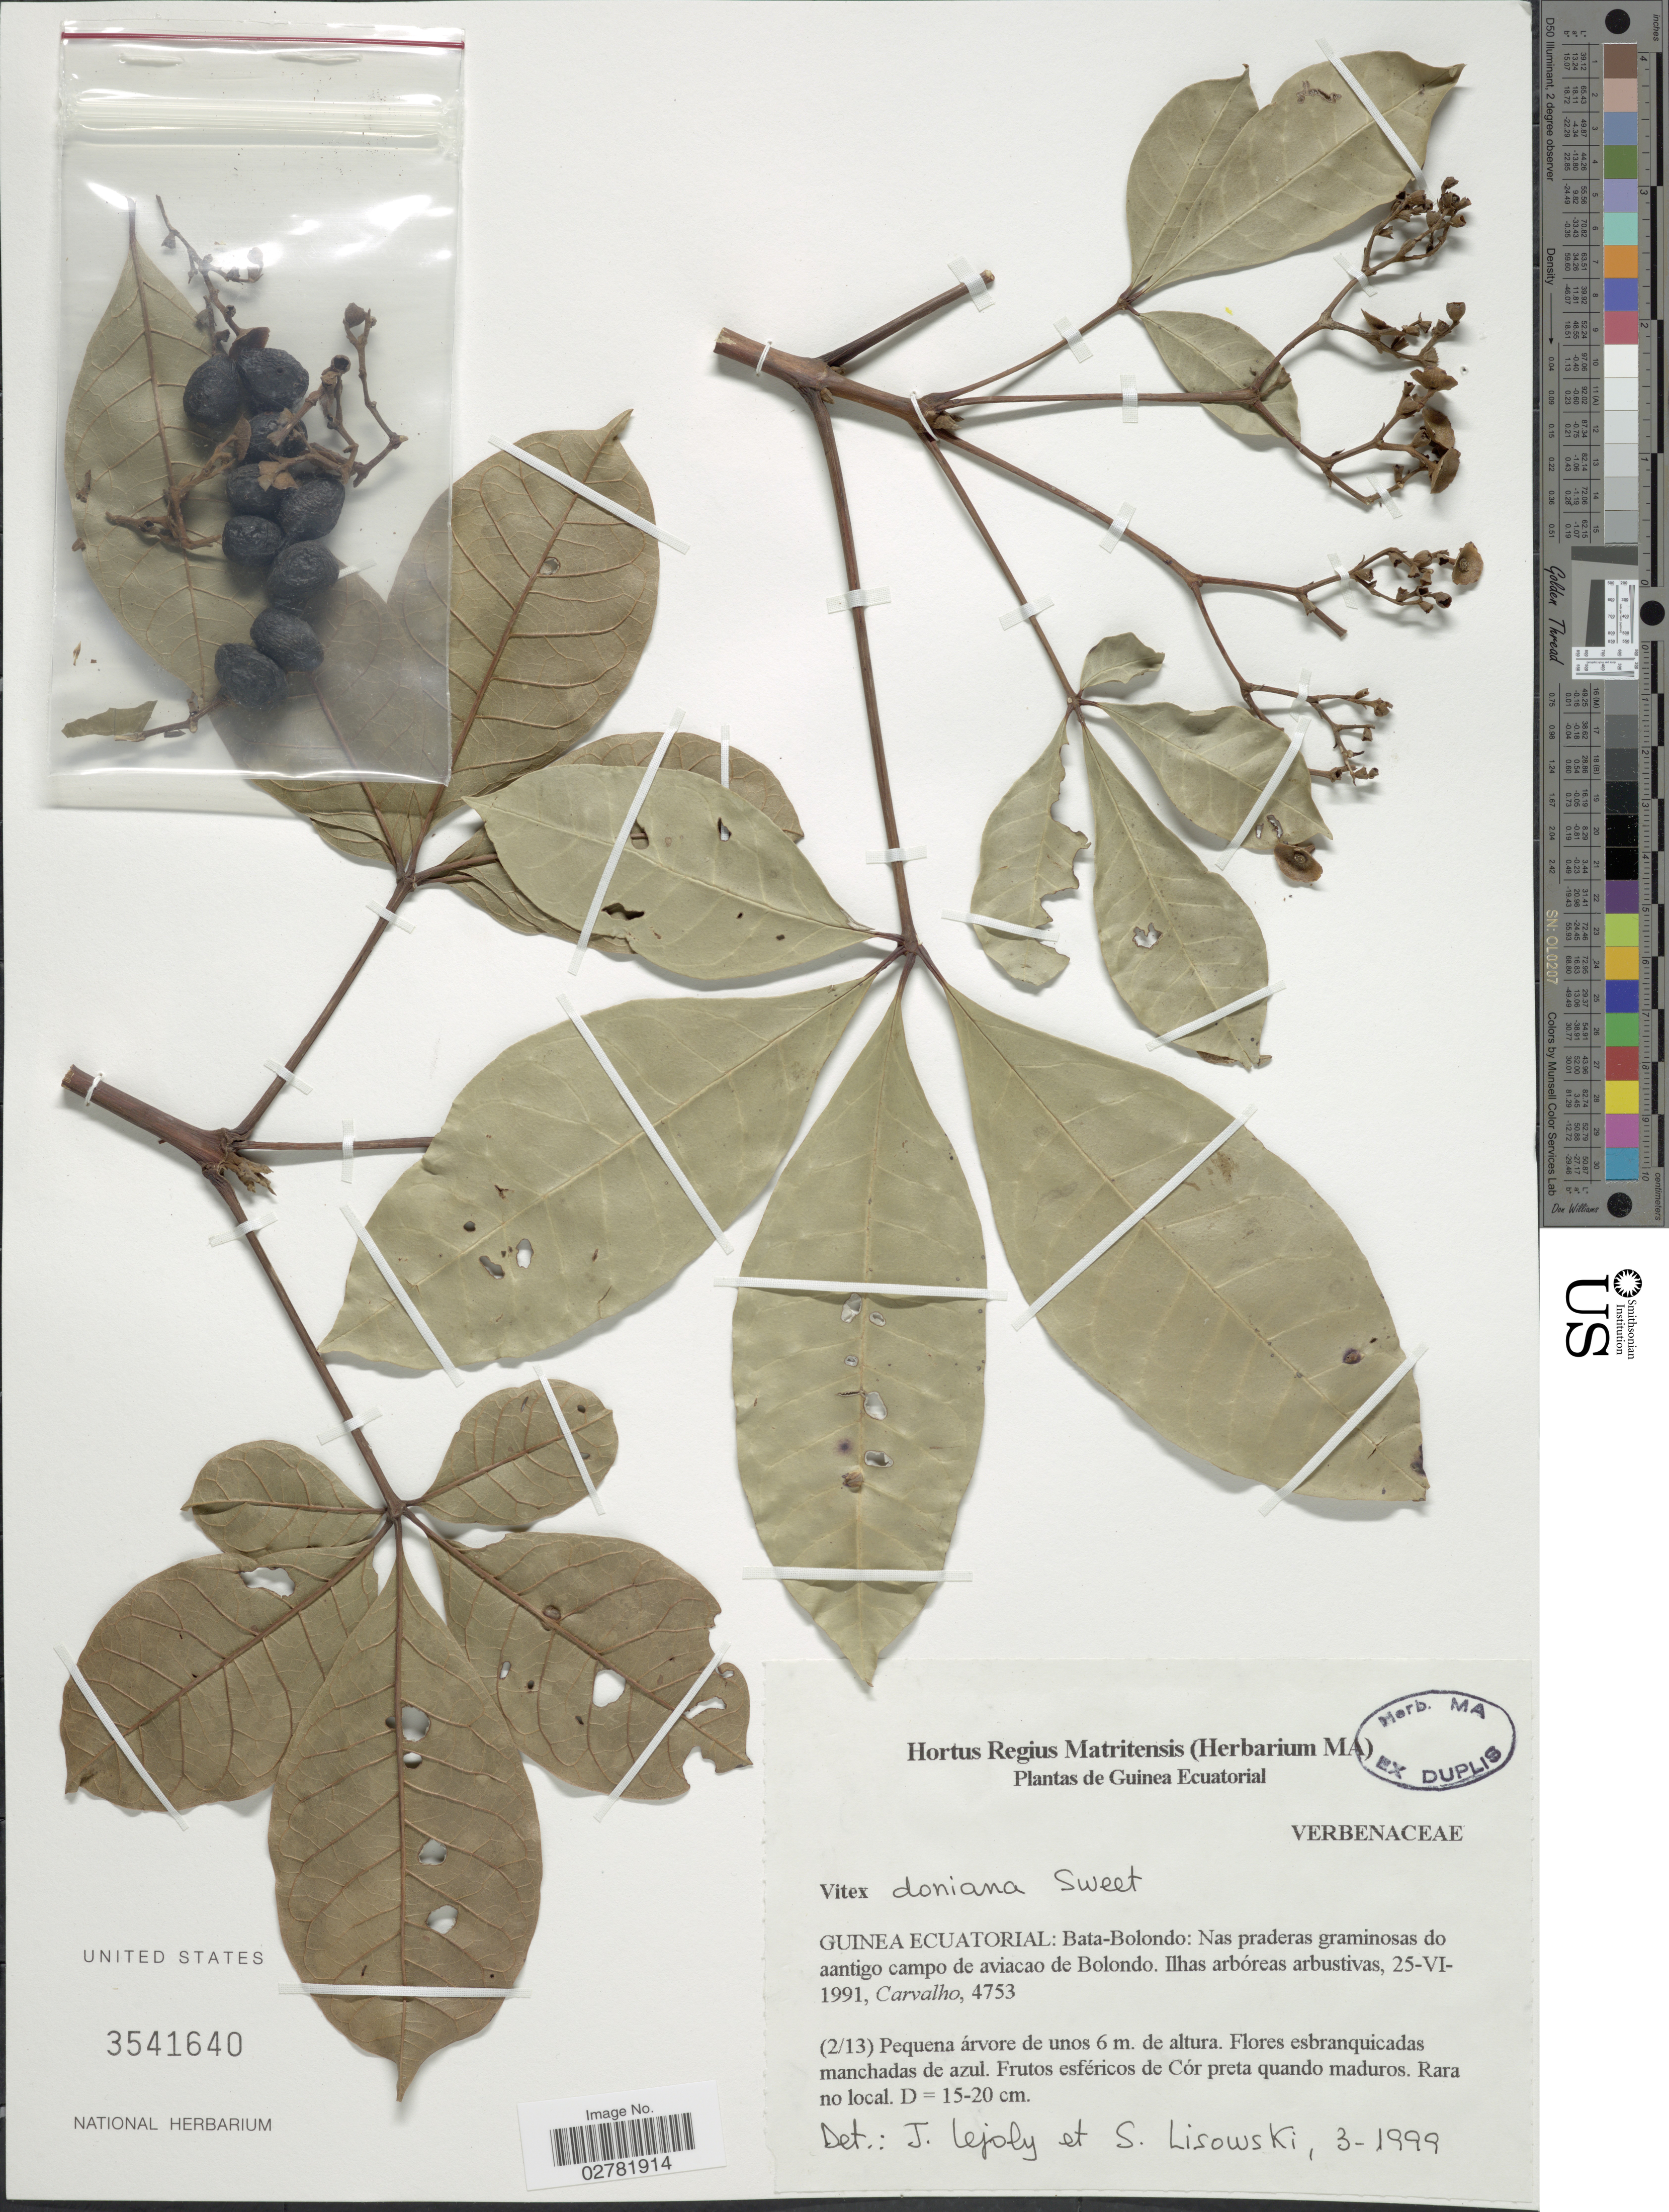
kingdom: Plantae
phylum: Tracheophyta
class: Magnoliopsida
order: Lamiales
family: Lamiaceae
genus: Vitex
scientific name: Vitex doniana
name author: Sweet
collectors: Carvalho, --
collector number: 4753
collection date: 1991-06-25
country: Equatorial Guinea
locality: Bata-Bolondo: Nas praderas graminosas do aantigo campo de aviacao de Bolondo.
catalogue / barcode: US 3541640